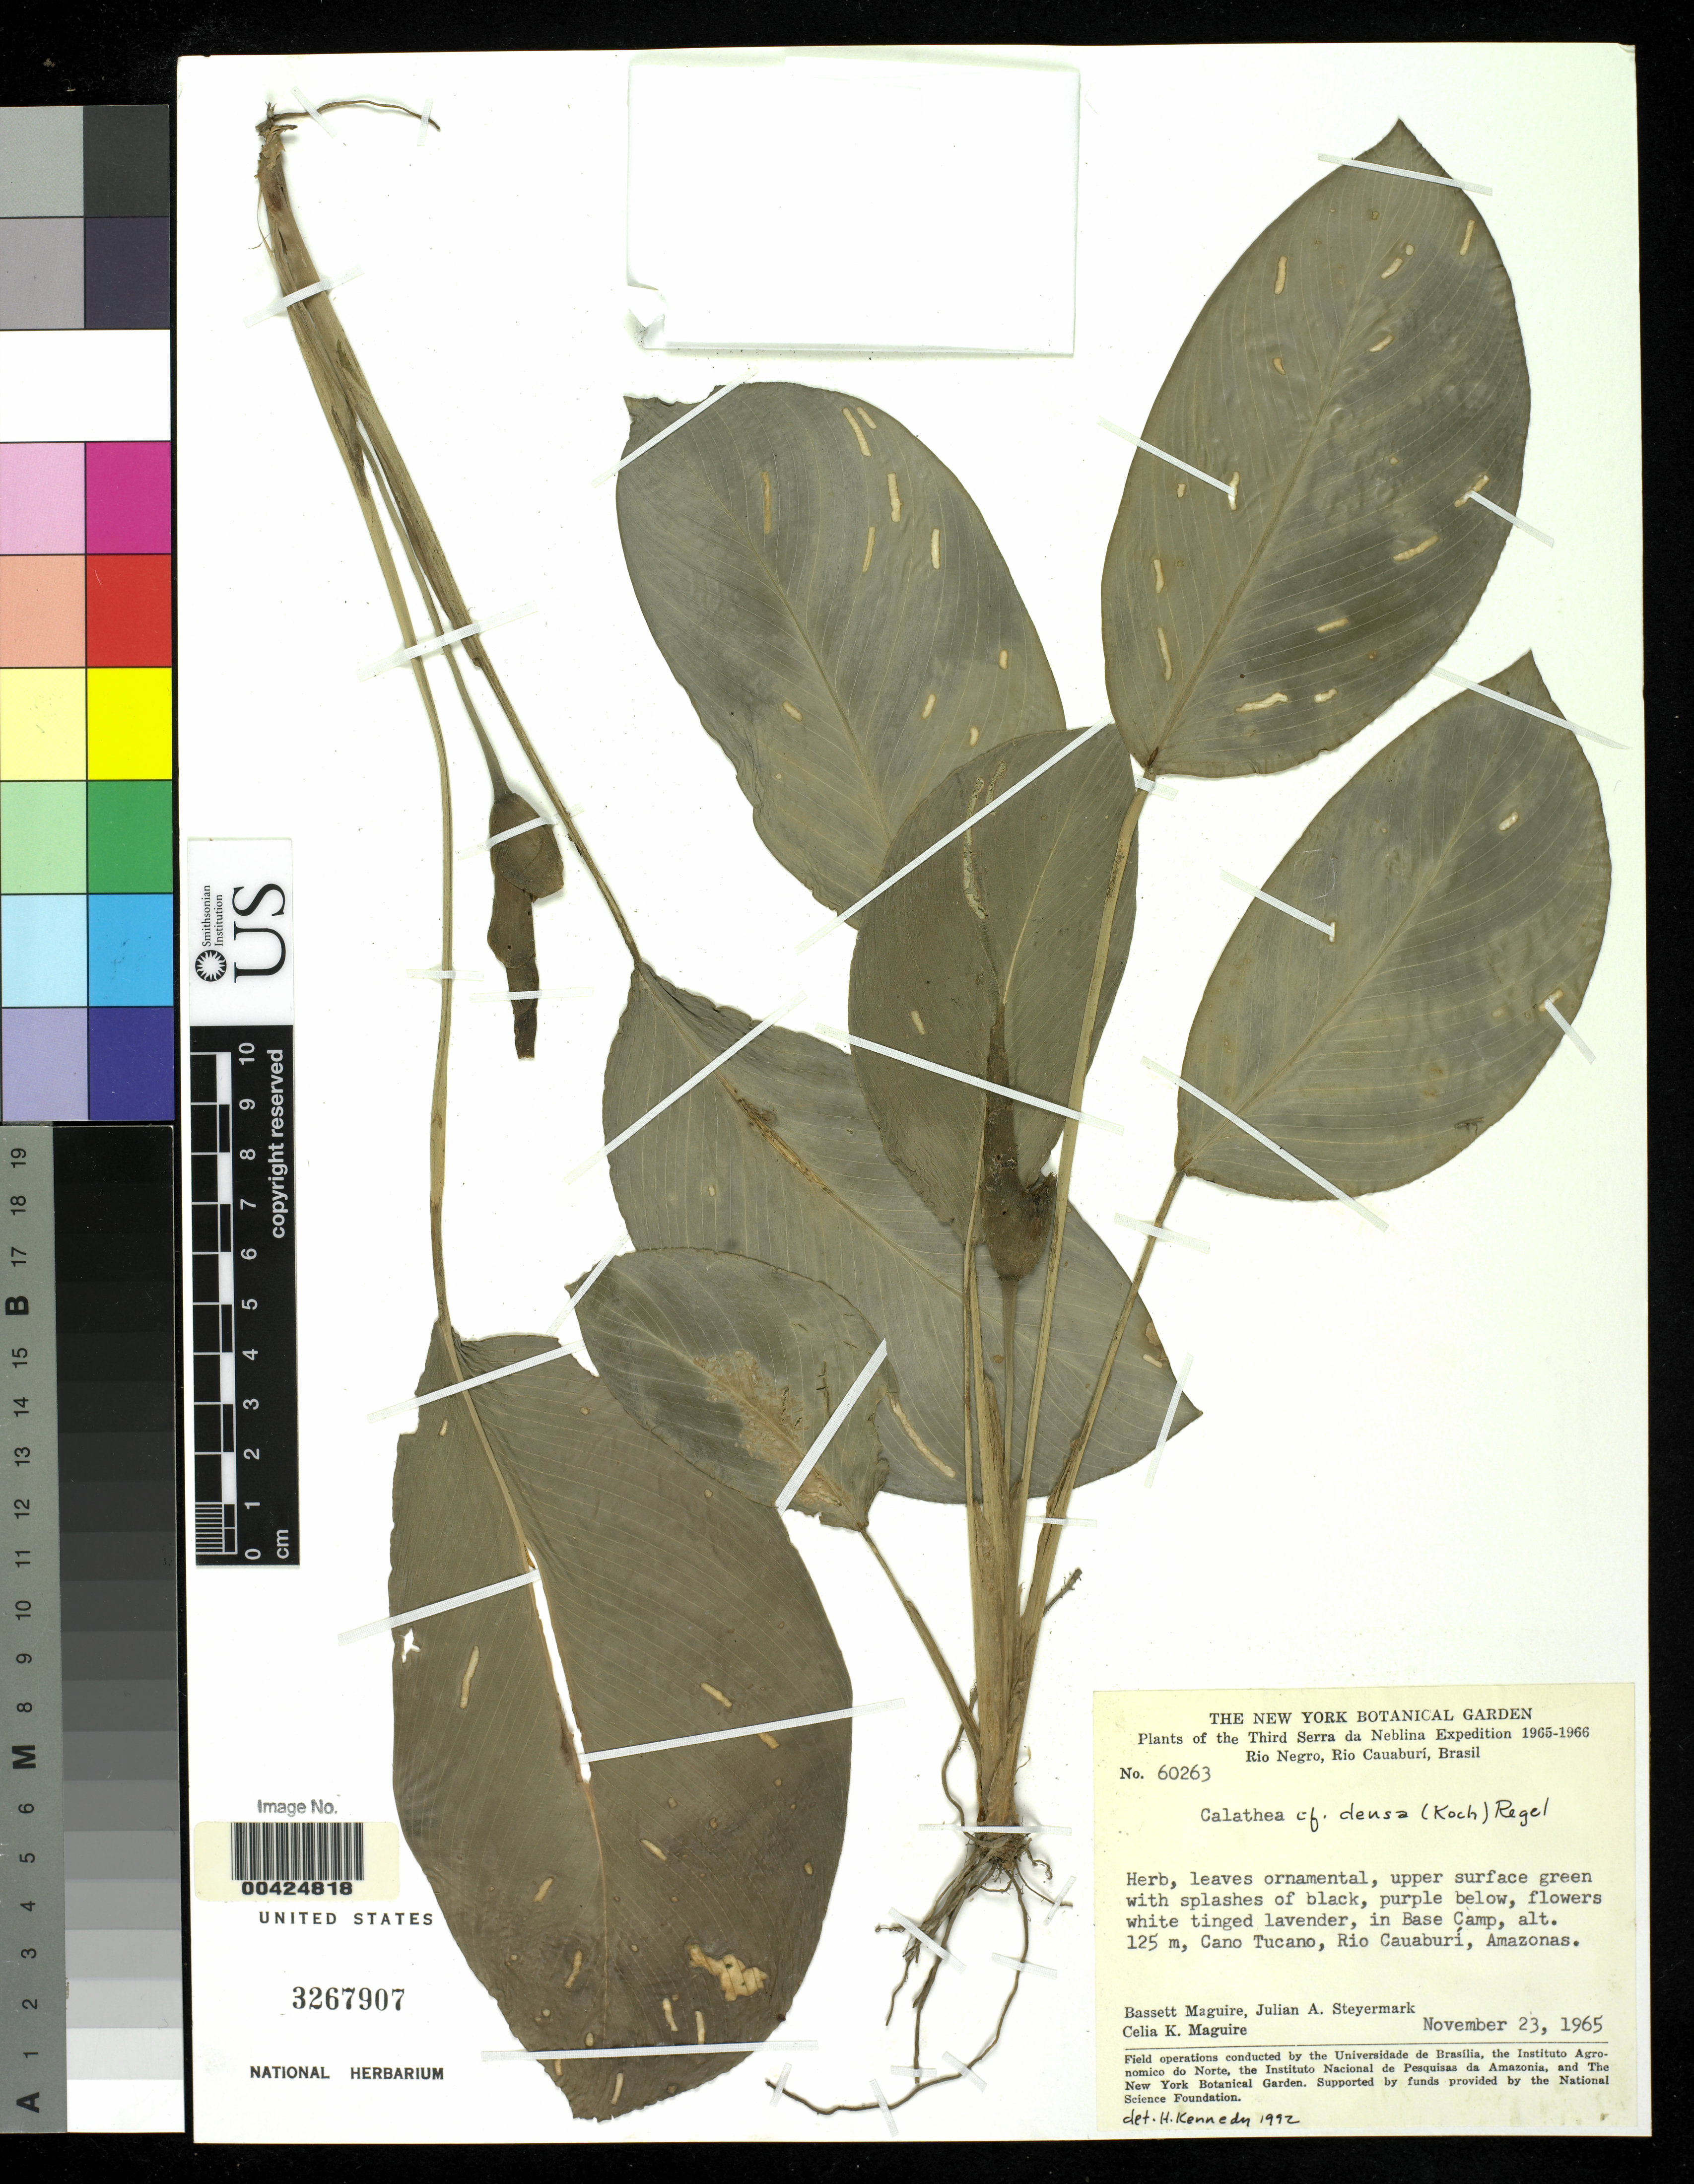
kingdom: Plantae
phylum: Tracheophyta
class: Liliopsida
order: Zingiberales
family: Marantaceae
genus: Goeppertia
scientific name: Goeppertia densa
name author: (K. Koch & Linden) Borchs. & S. Suárez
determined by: Strong, Mark T., (BOT), Smithsonian Institution - National Museum of Natural History (UNITED STATES)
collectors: B. Maguire, J. Steyermark & C. K. Maguire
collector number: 60263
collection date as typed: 23 Nov 1965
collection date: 1965-11-23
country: Brazil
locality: Rio cauaburi, rio negro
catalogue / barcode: US 3267907